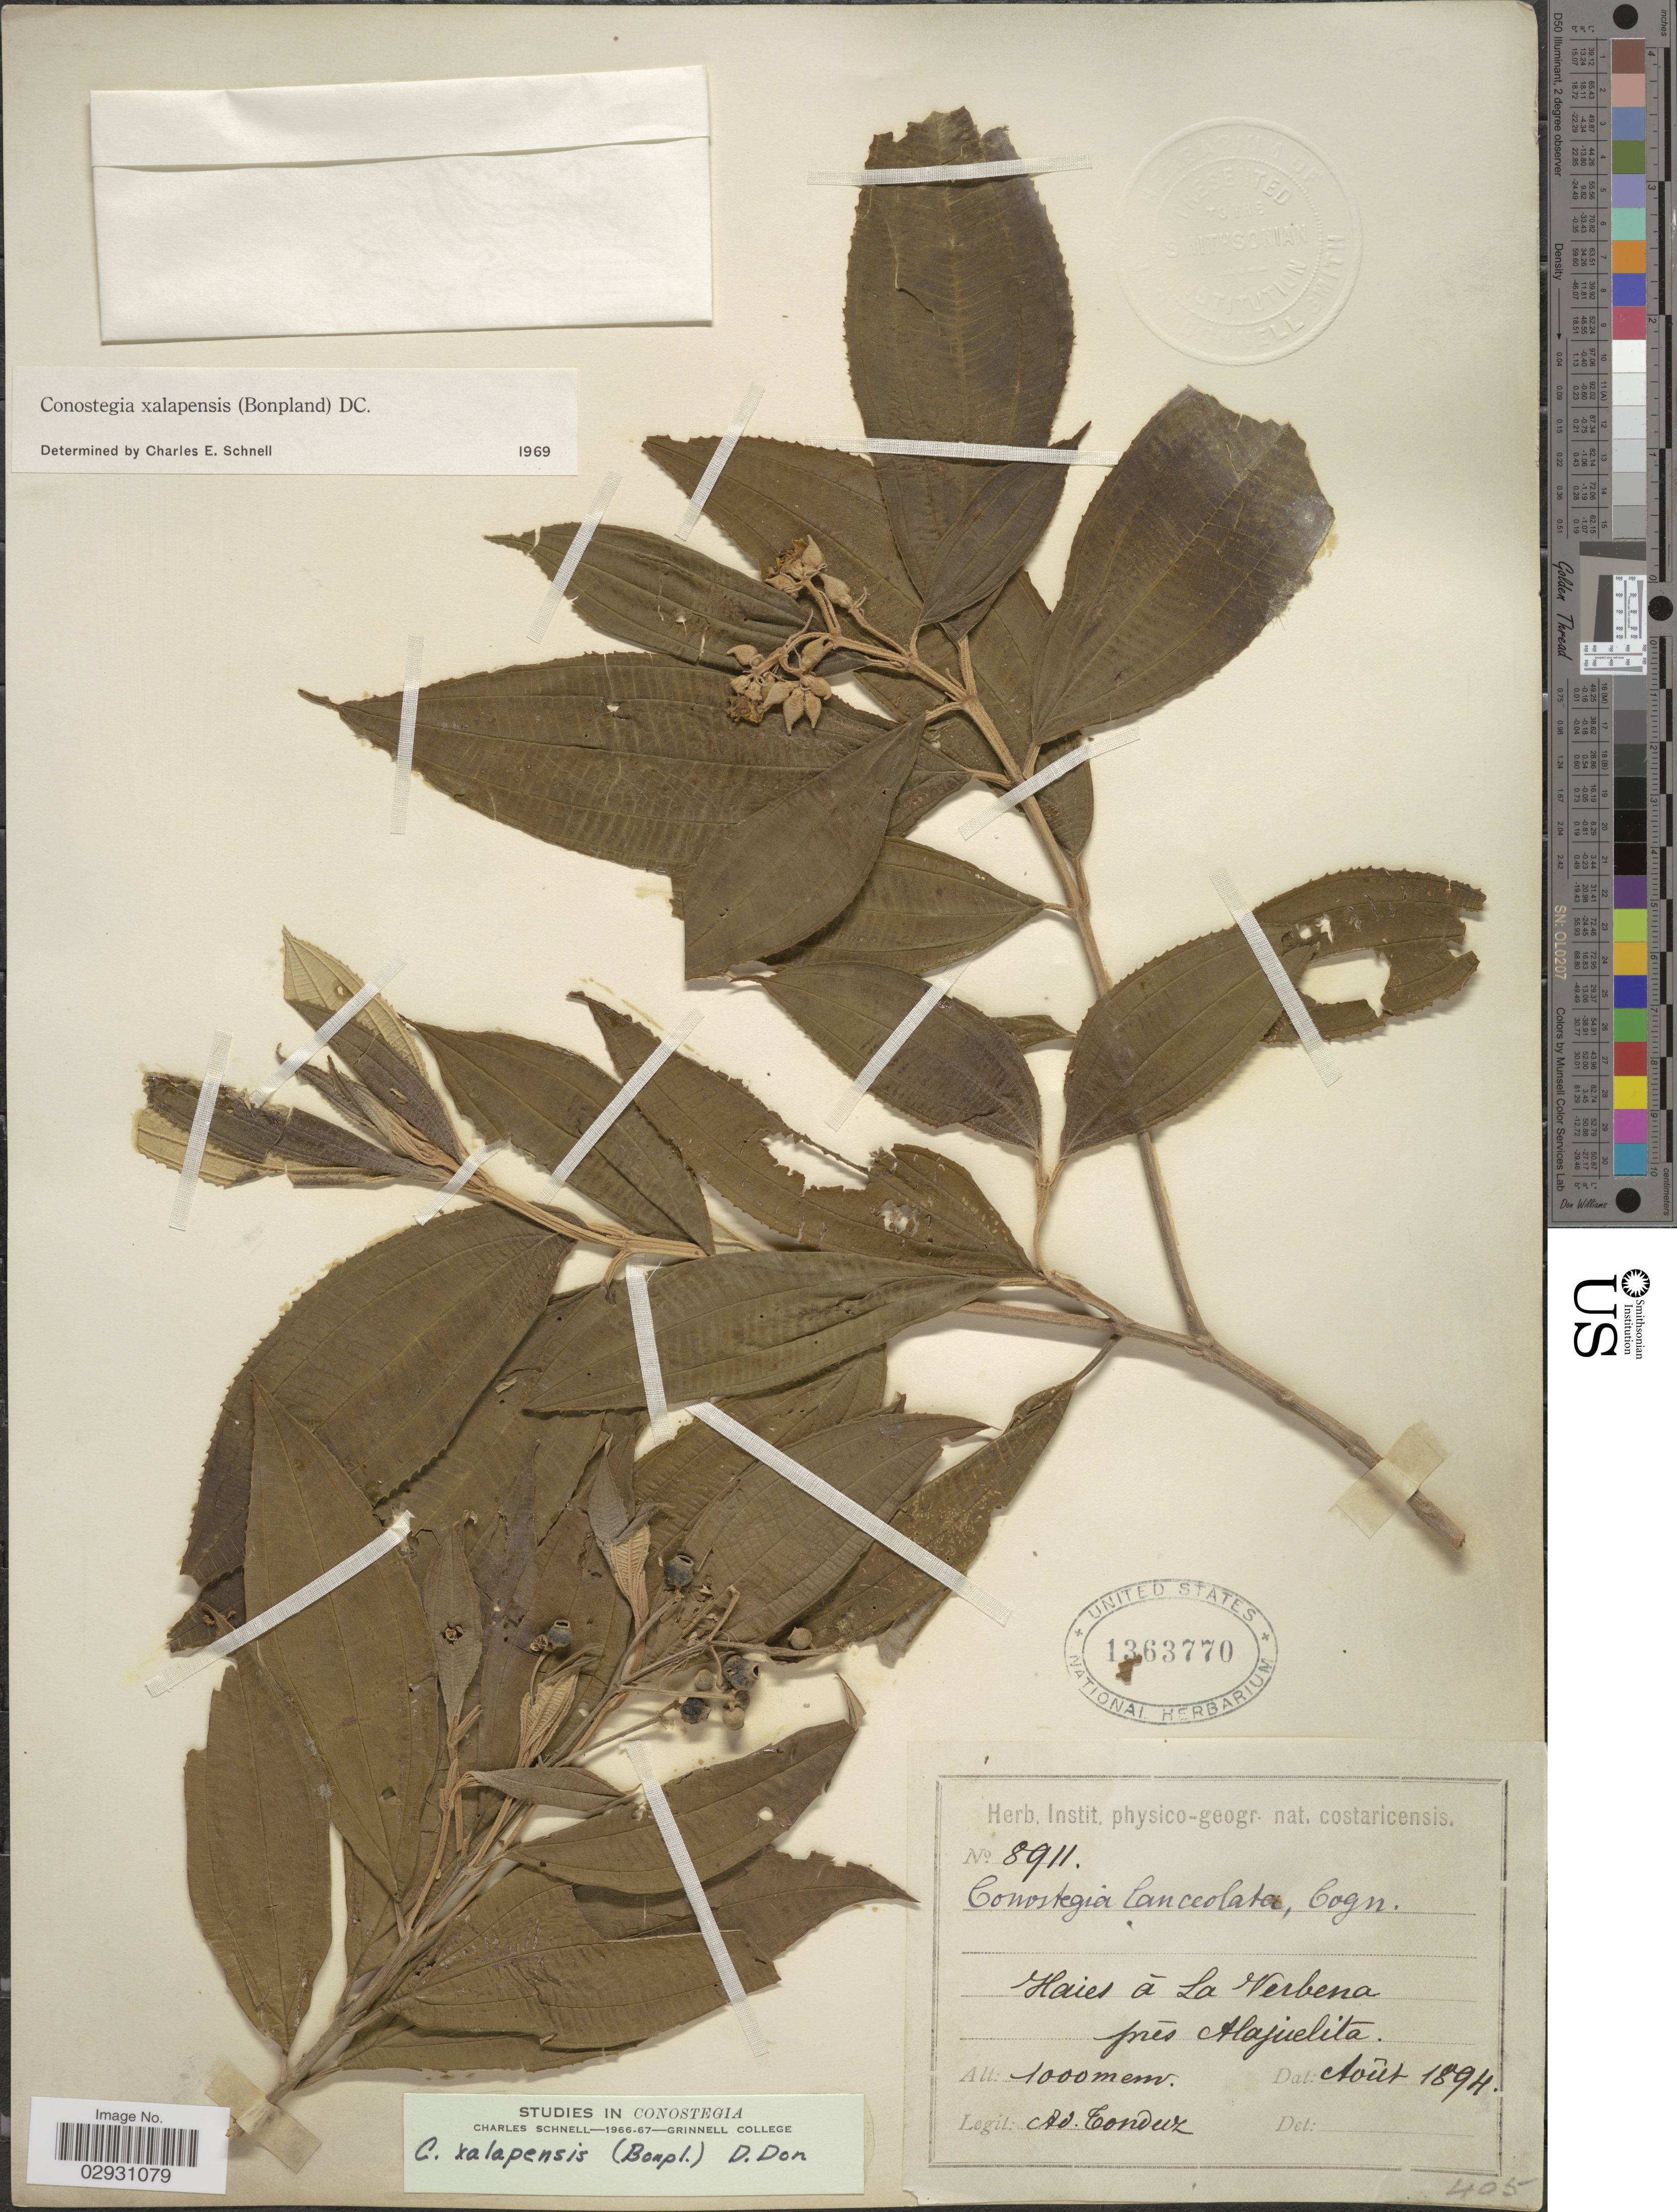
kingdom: Plantae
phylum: Tracheophyta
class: Magnoliopsida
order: Myrtales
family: Melastomataceae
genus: Conostegia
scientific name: Conostegia quadrangularis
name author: Schltdl. ex Steud.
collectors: A. Tonduz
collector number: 8911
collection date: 1894-08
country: Costa Rica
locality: Haies à La Verbena près Alajuelita.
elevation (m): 1000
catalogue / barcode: US 1363770